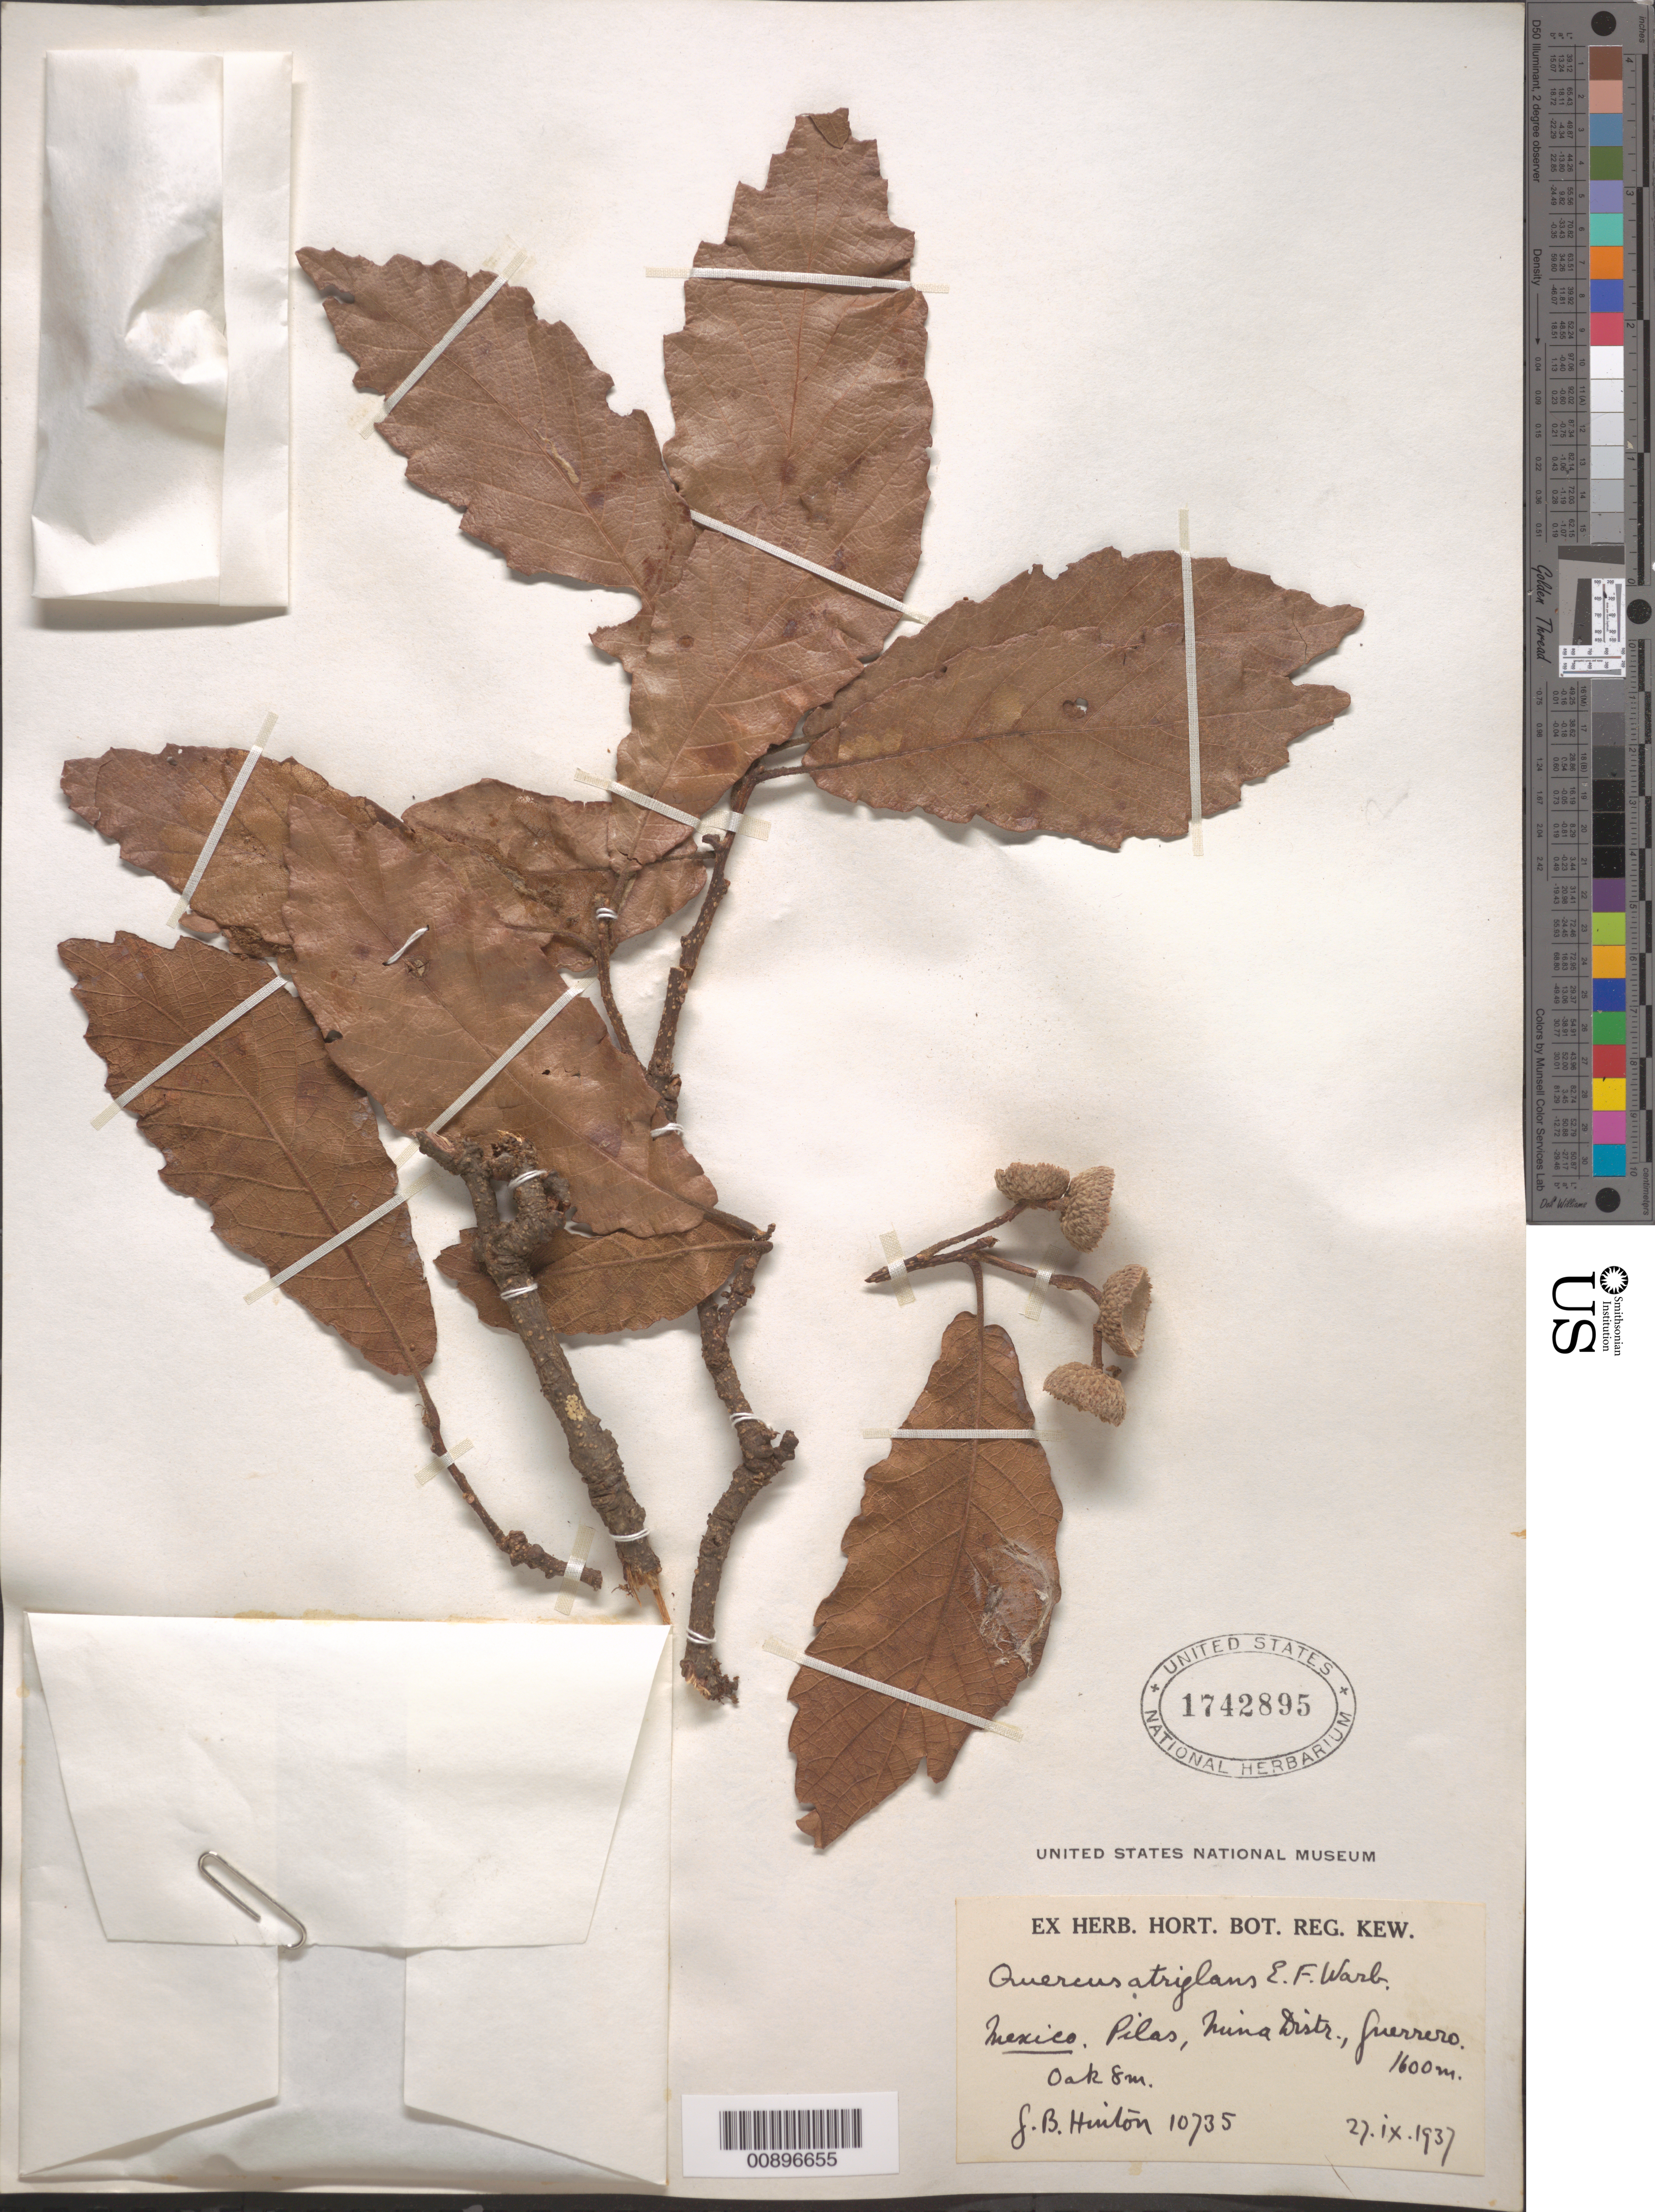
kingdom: Plantae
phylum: Tracheophyta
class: Magnoliopsida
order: Fagales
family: Fagaceae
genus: Quercus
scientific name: Quercus atriglans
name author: E.F. Warb.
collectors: G. B. Hinton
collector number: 10735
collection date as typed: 27 Sep 1937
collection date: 1937-09-27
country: Mexico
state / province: Guerrero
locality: Pilas, Mina Distr., Guerrero.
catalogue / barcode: US 1742895